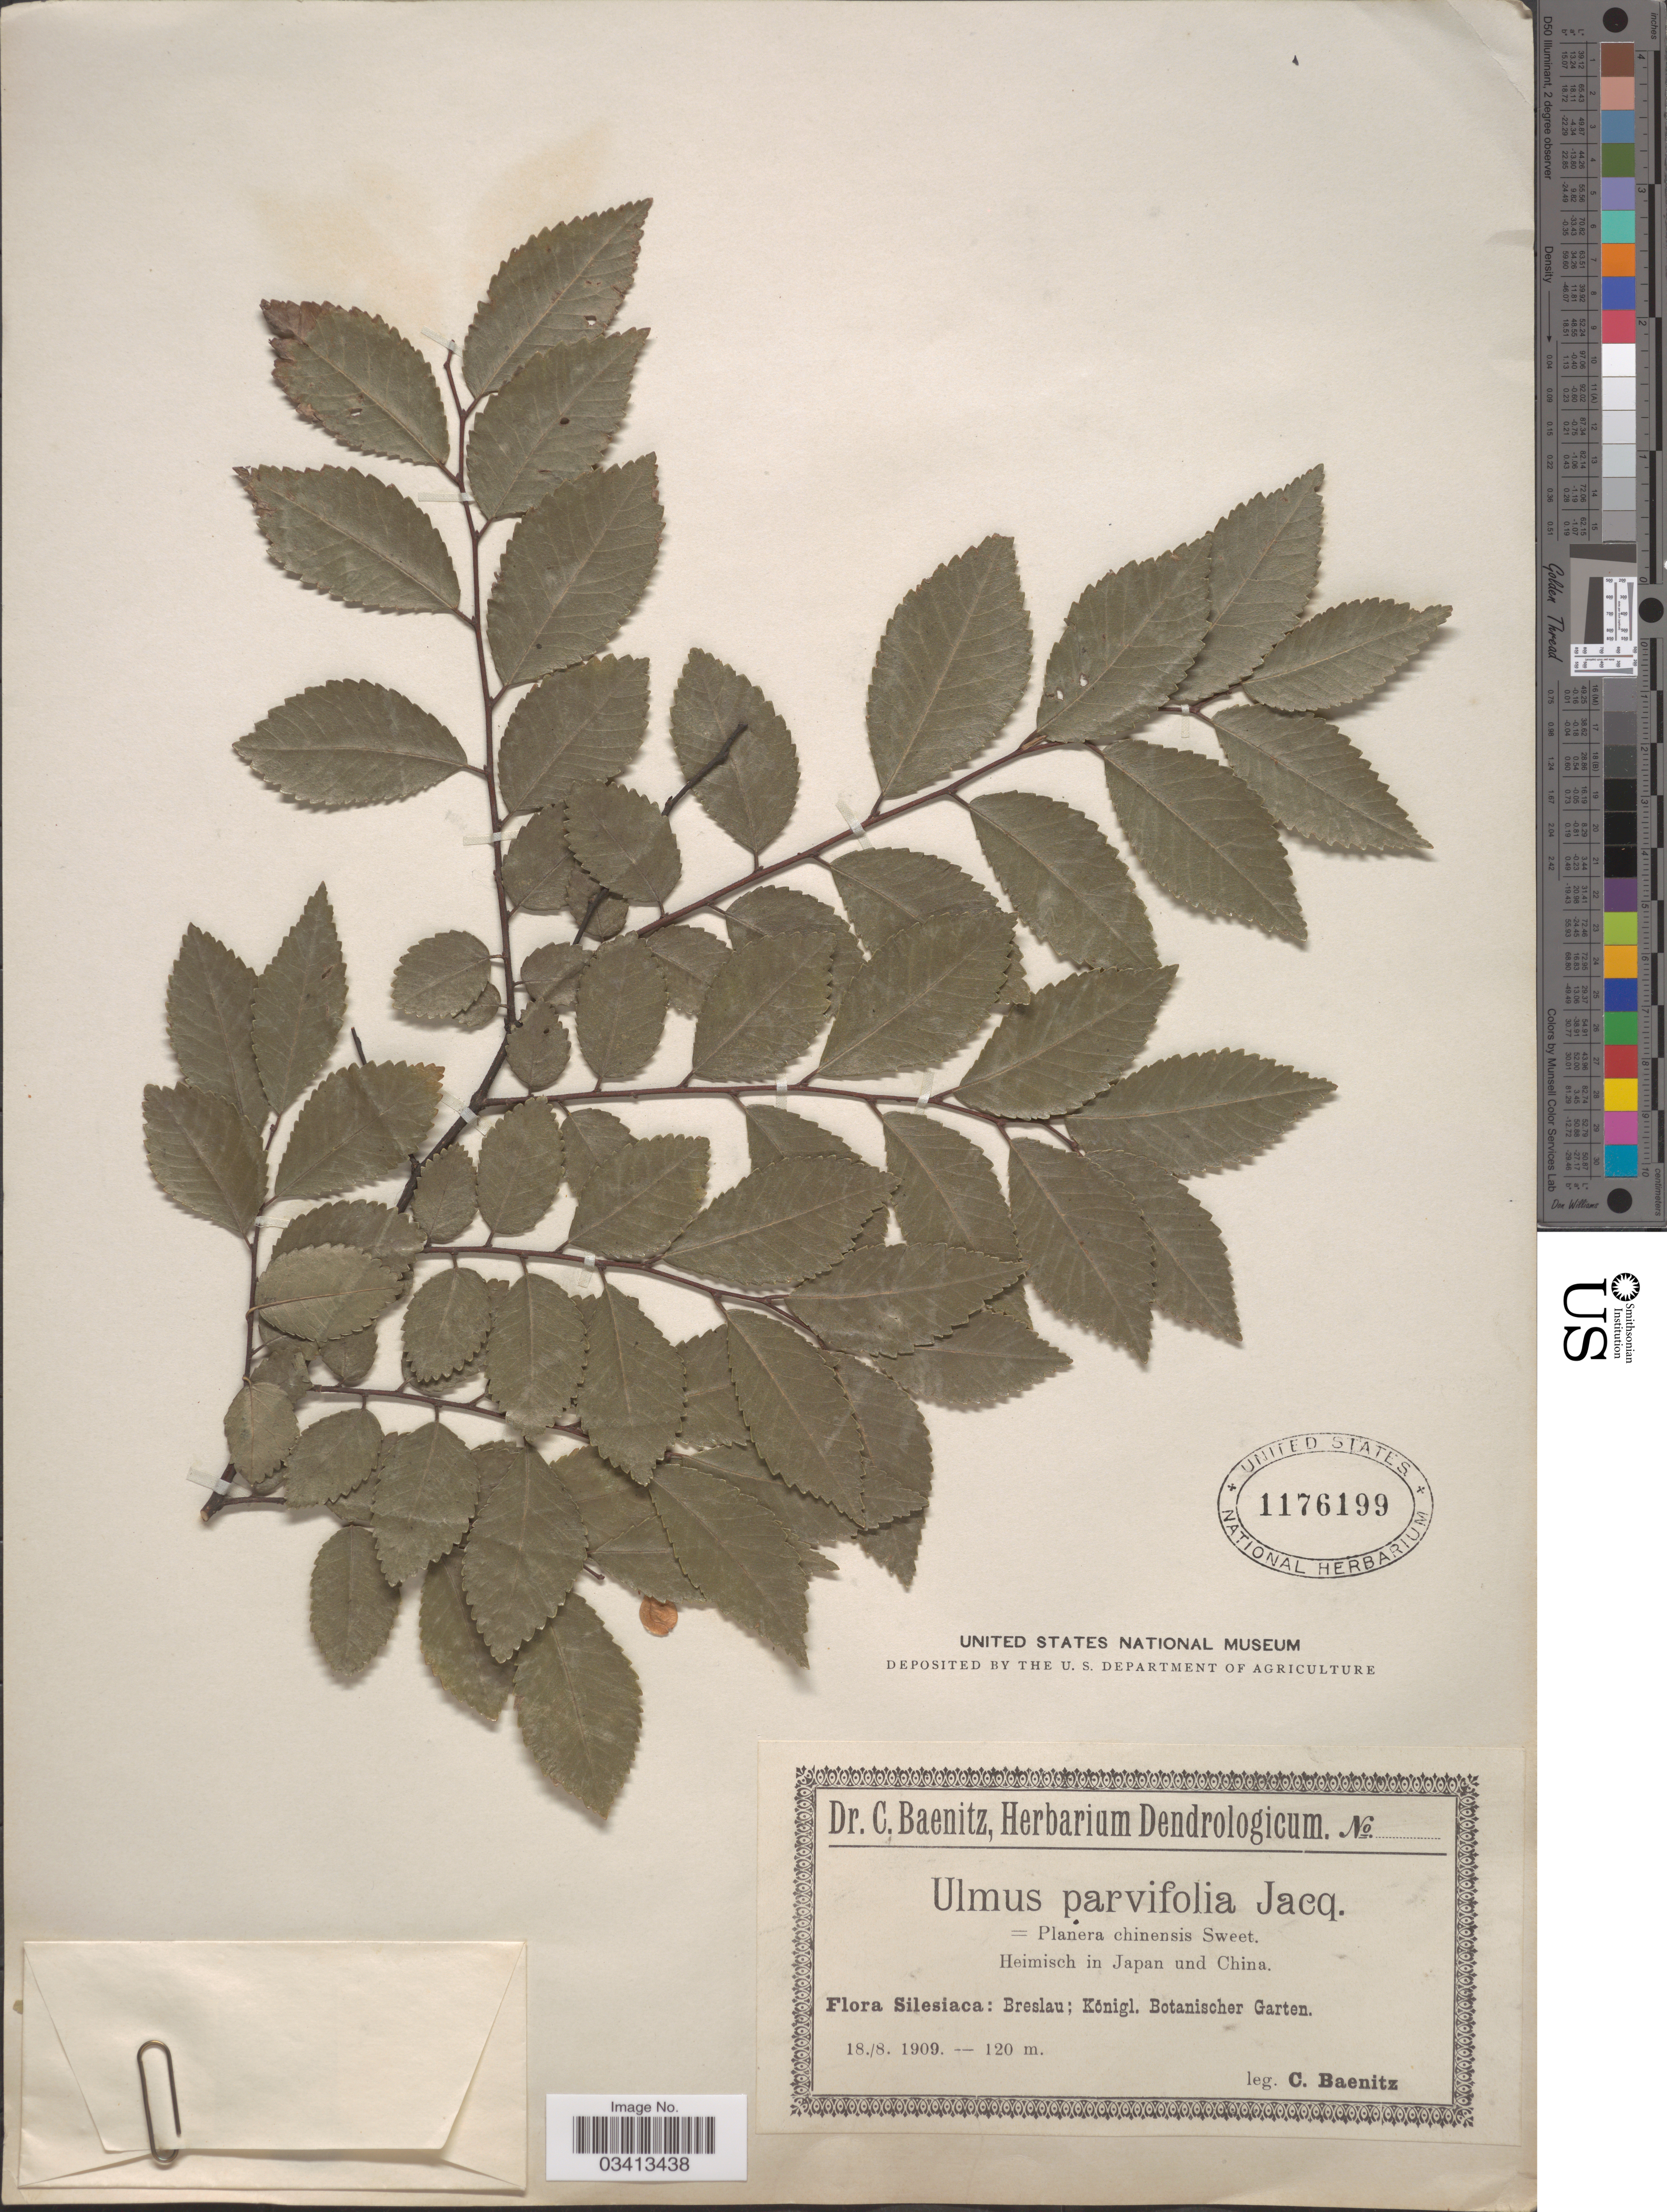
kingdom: Plantae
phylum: Tracheophyta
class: Magnoliopsida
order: Rosales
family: Ulmaceae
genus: Ulmus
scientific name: Ulmus parvifolia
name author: Jacq.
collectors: C. G. Baenitz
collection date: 1909-08-18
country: Poland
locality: Silesiaca: Breslau; Königl. Botanischer Garten.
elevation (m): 120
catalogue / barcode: US 1176199